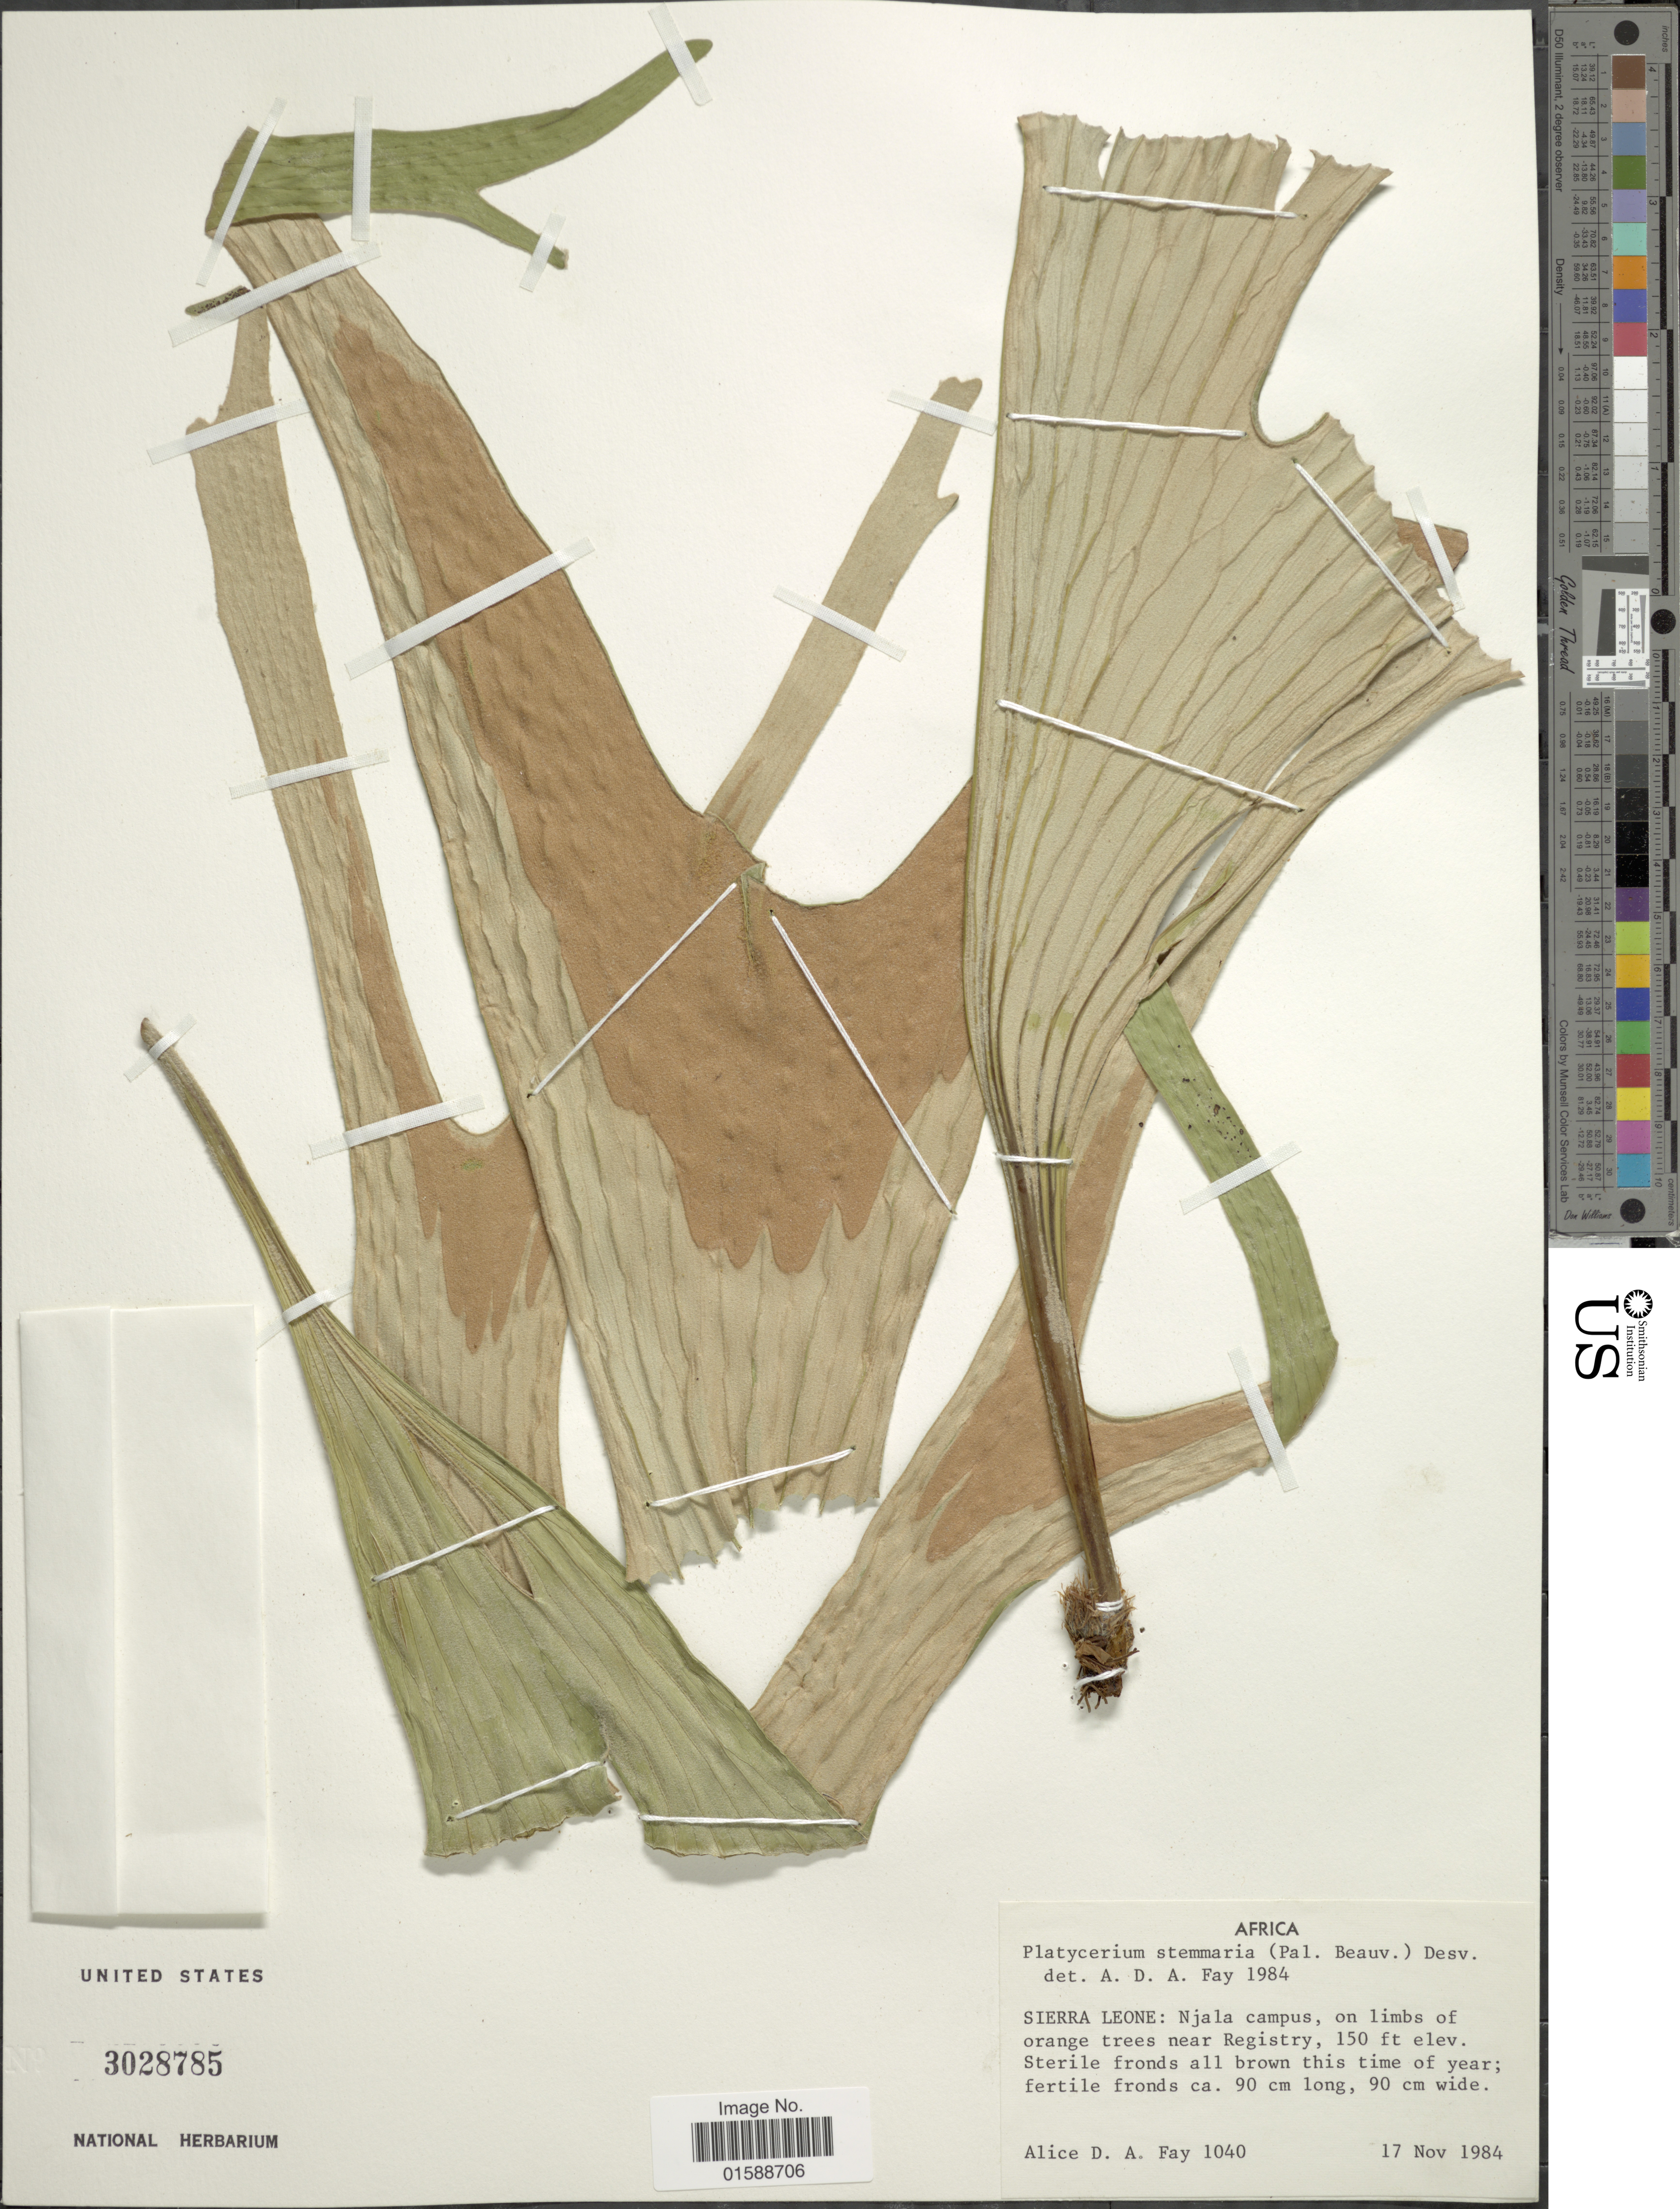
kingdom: Plantae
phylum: Tracheophyta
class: Polypodiopsida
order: Polypodiales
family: Polypodiaceae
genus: Platycerium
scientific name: Platycerium stemaria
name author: (P. Beauv.) Desv.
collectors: A. Fay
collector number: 1040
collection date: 1984-11-17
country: Sierra Leone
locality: Njala campus, on limbs of orange trees near Registry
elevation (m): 46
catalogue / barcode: US 3028785